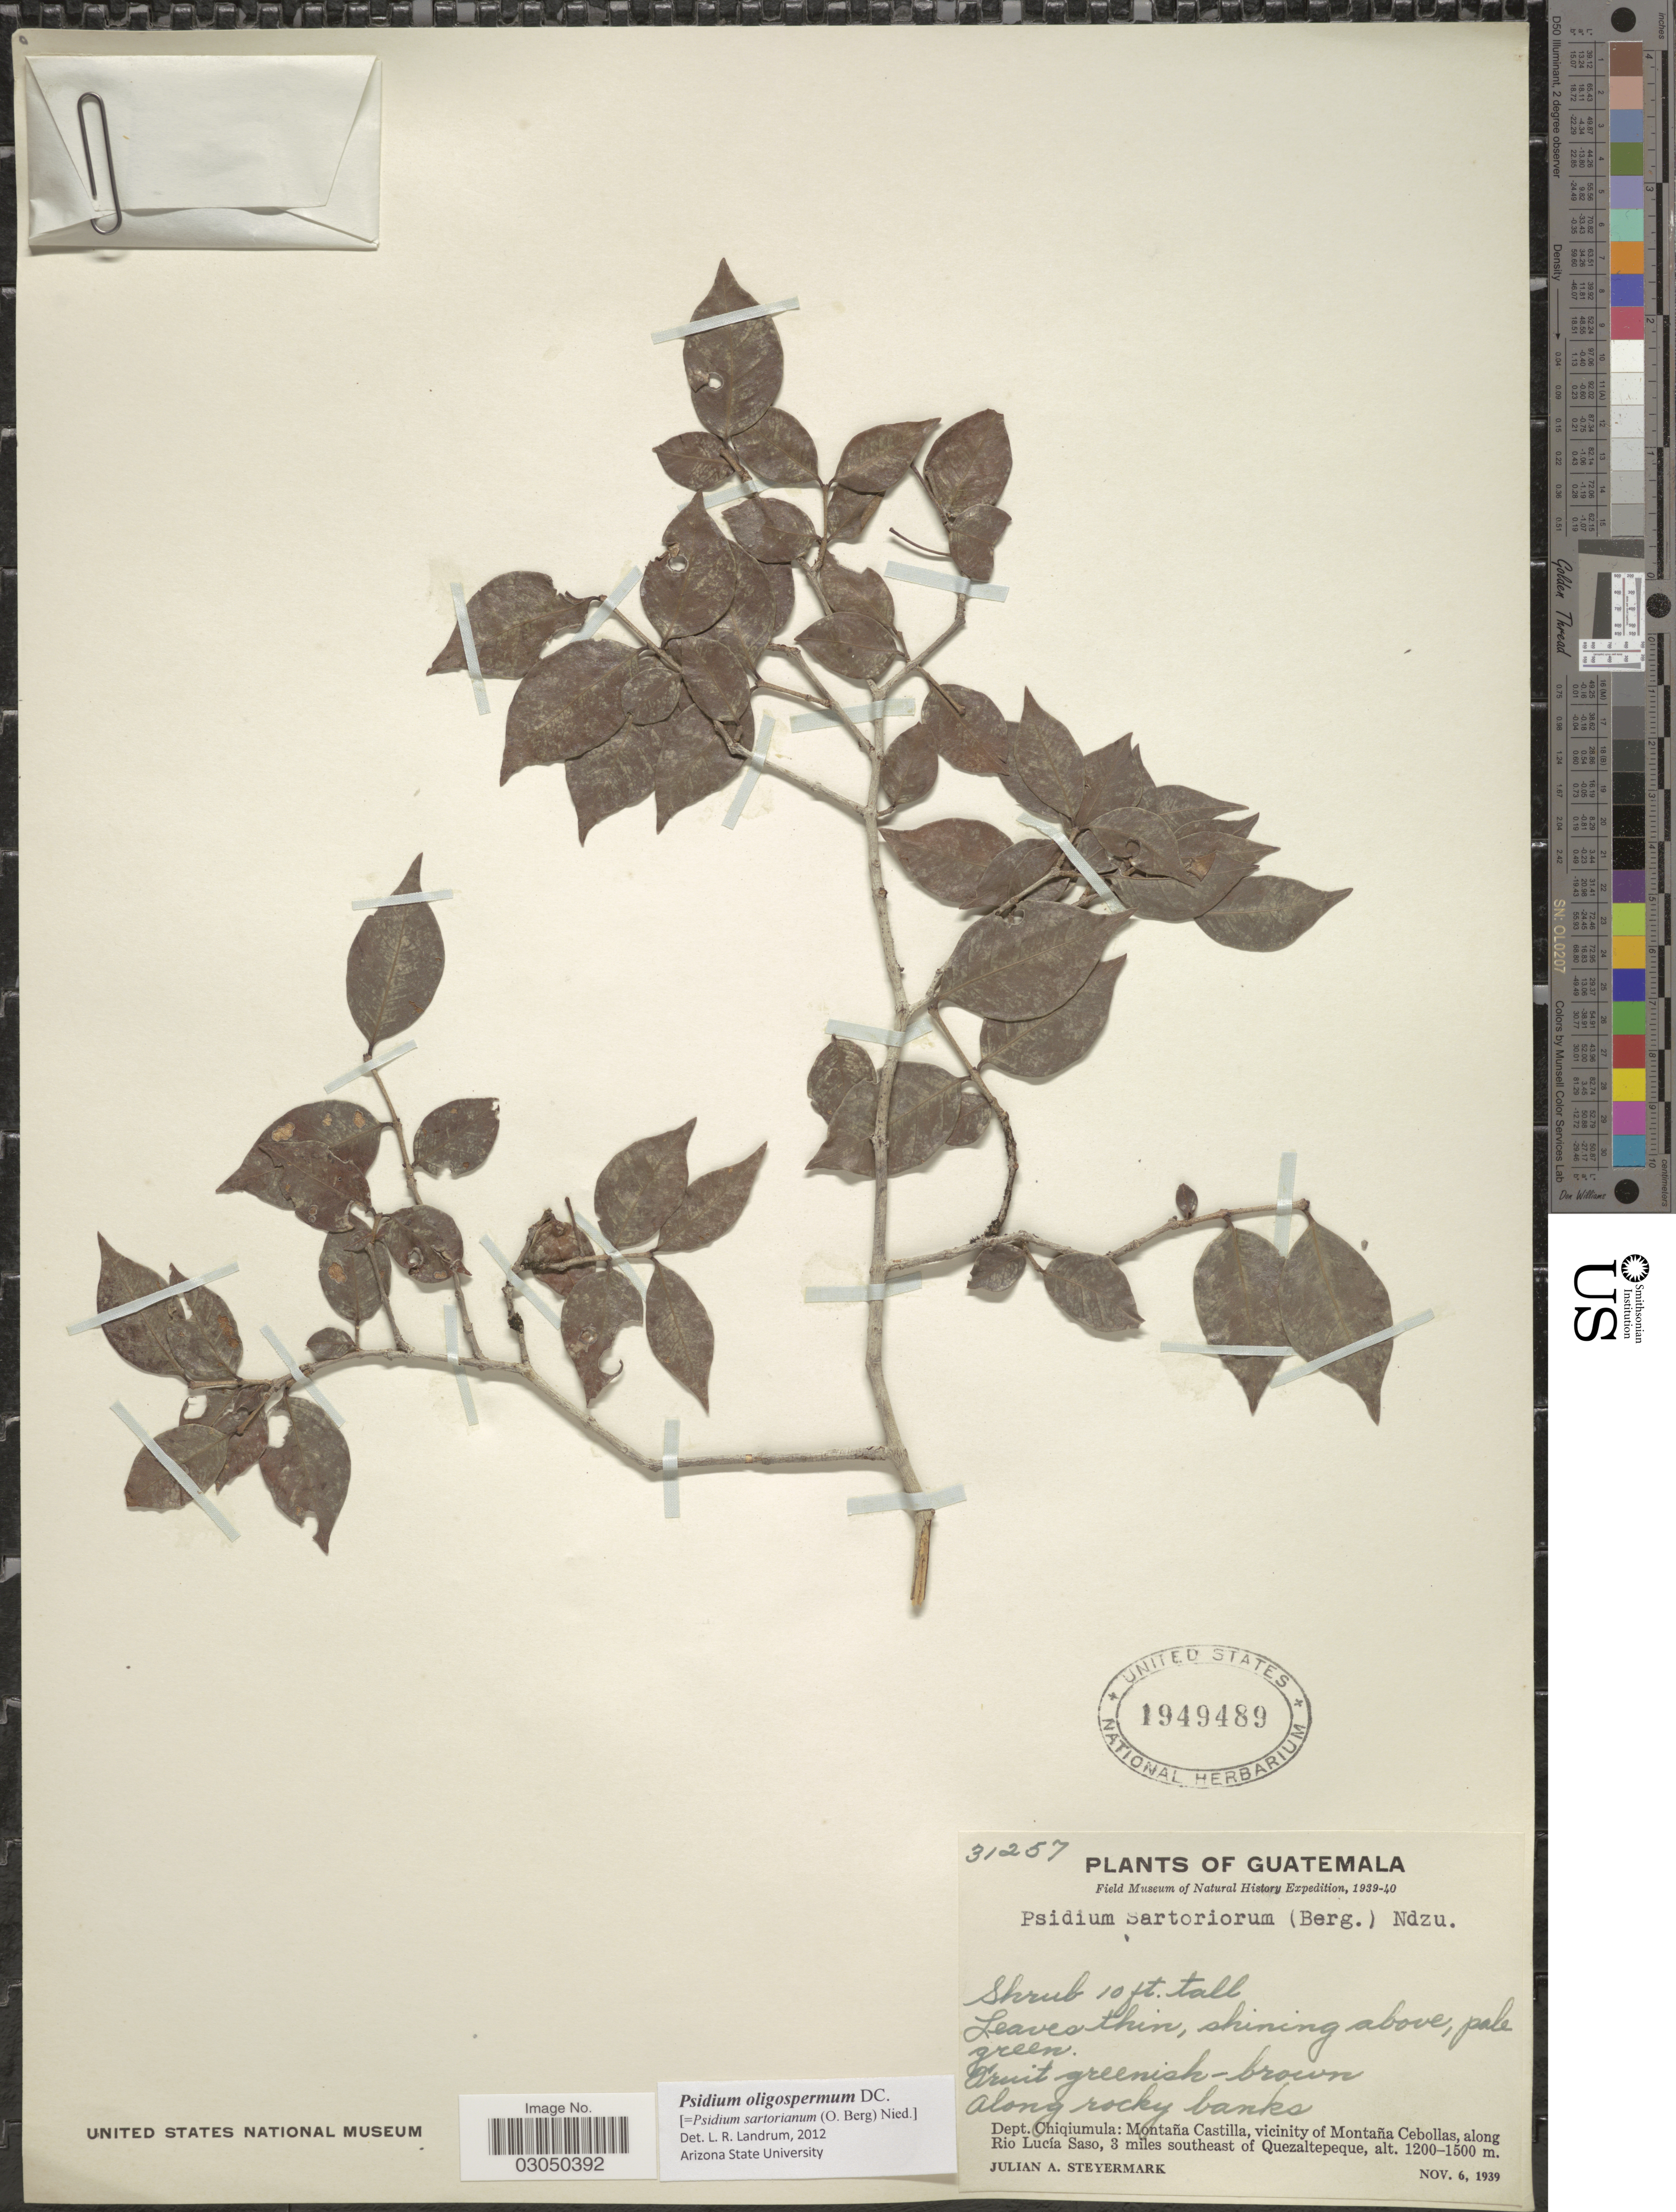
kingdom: Plantae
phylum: Tracheophyta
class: Magnoliopsida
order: Myrtales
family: Myrtaceae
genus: Psidium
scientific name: Psidium oligospermum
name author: Mart. ex DC.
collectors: J. Steyermark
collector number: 31257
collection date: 1939-11-06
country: Guatemala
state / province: Chiquimula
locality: Dept. Chiquimula: Montaña Castilla, vicinity of Montaña Cebollas, along Rio Lucía Saso, 3 miles southeast of Quezaltepeque.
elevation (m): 1200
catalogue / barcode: US 1949489